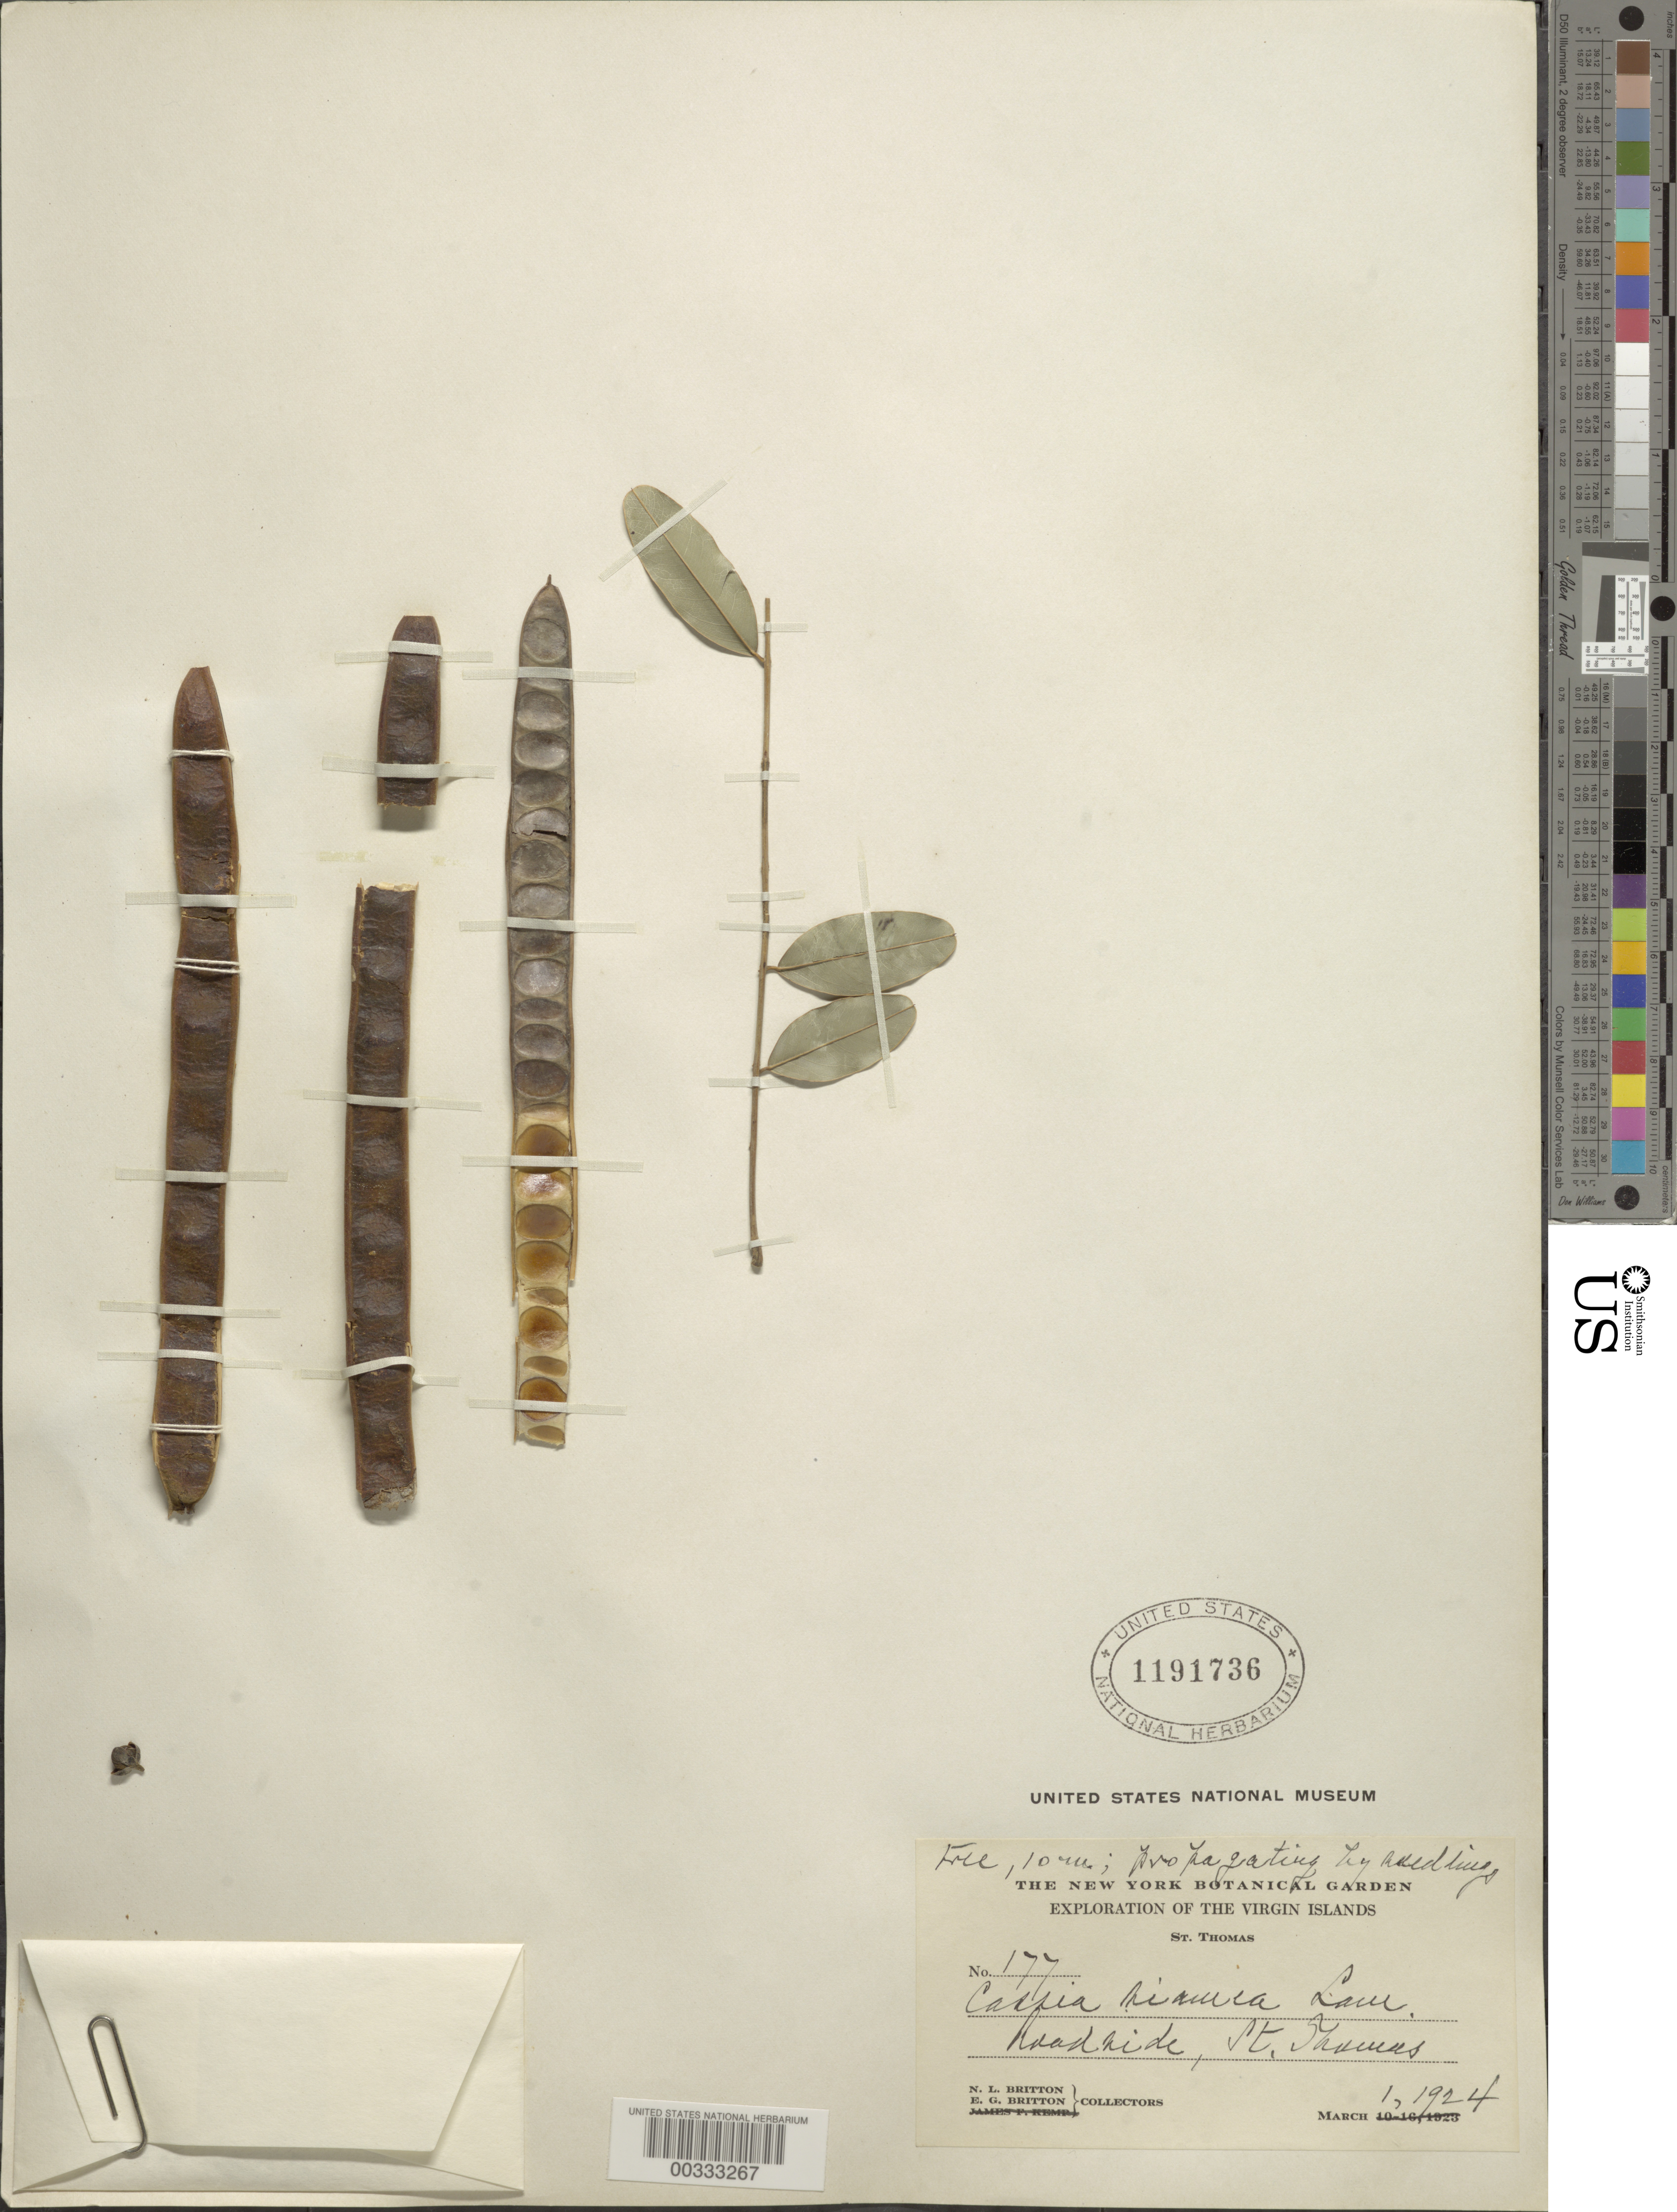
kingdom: Plantae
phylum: Tracheophyta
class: Magnoliopsida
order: Fabales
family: Fabaceae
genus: Senna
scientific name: Senna siamea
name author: (Lam.) H.S. Irwin & Barneby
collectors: N. Britton & E. G. Britton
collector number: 177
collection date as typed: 01 Mar 1924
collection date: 1924-03-01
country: U.S. Virgin Islands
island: St. Thomas Island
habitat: Roadside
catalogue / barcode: US 1191736